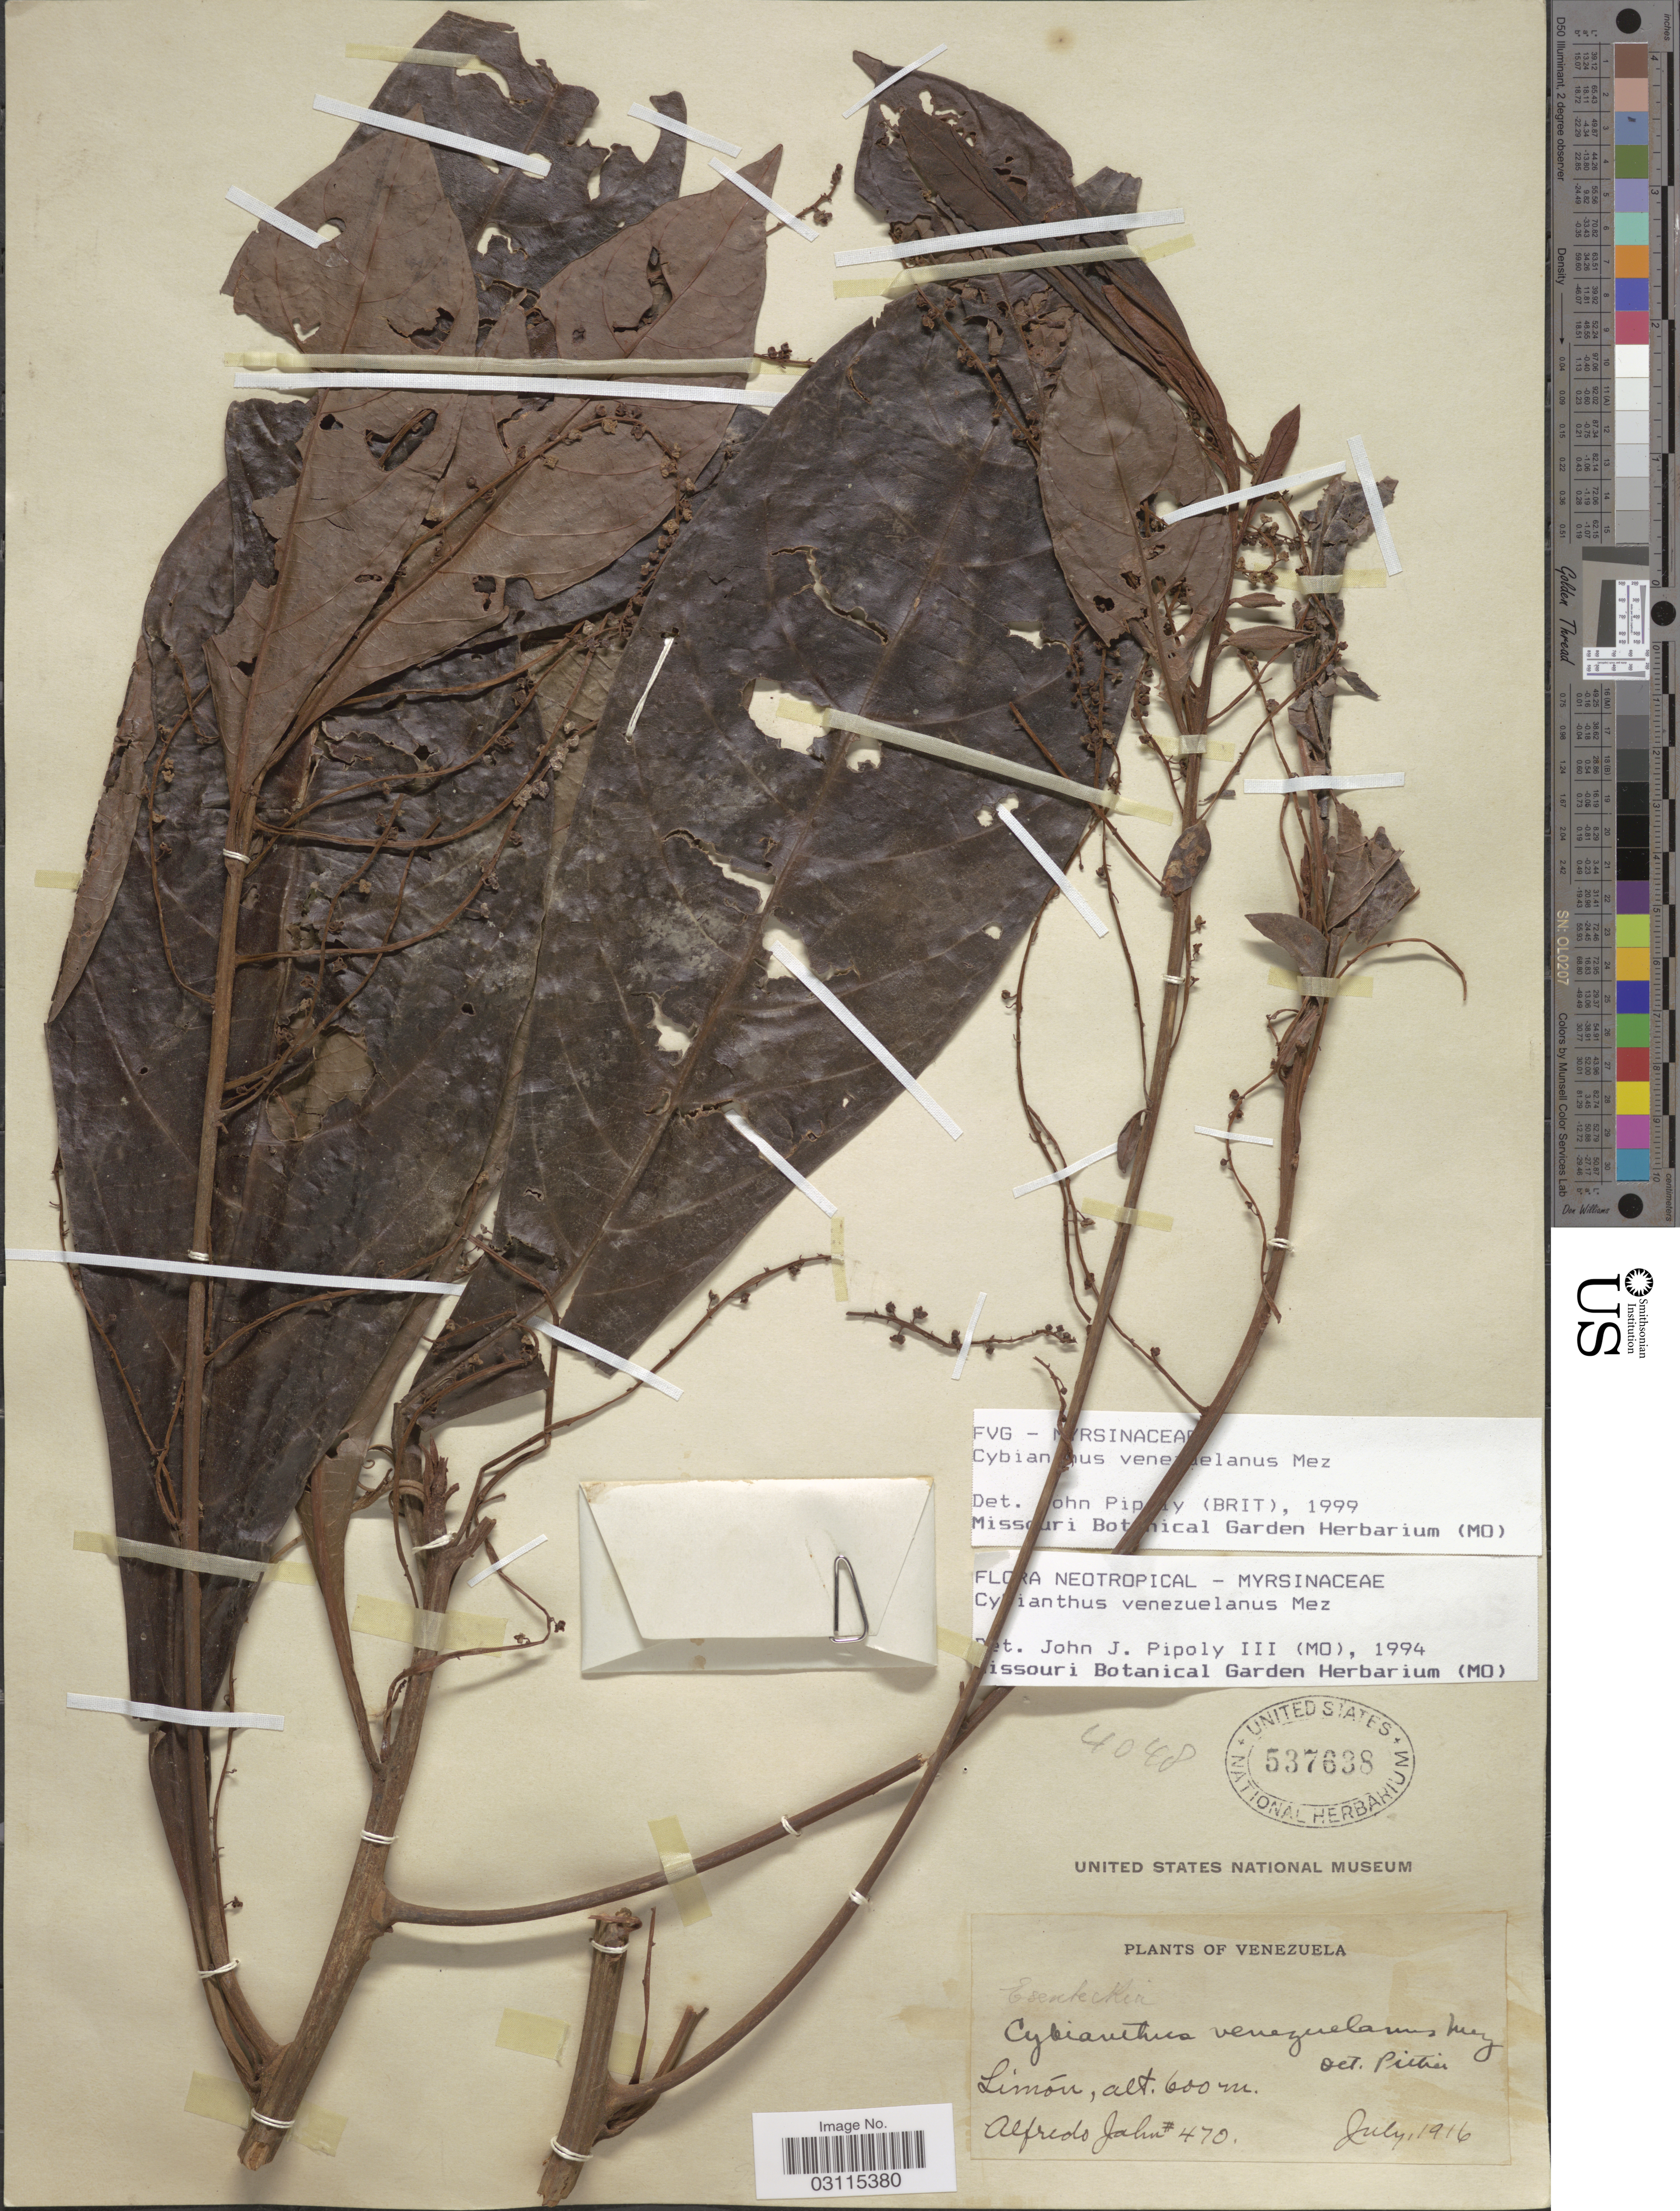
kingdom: Plantae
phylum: Tracheophyta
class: Magnoliopsida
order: Ericales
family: Primulaceae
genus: Cybianthus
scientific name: Cybianthus venezuelanus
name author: Mez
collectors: A. Jahn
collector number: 470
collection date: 1916-07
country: Venezuela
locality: Limón.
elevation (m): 600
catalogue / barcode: US 537638